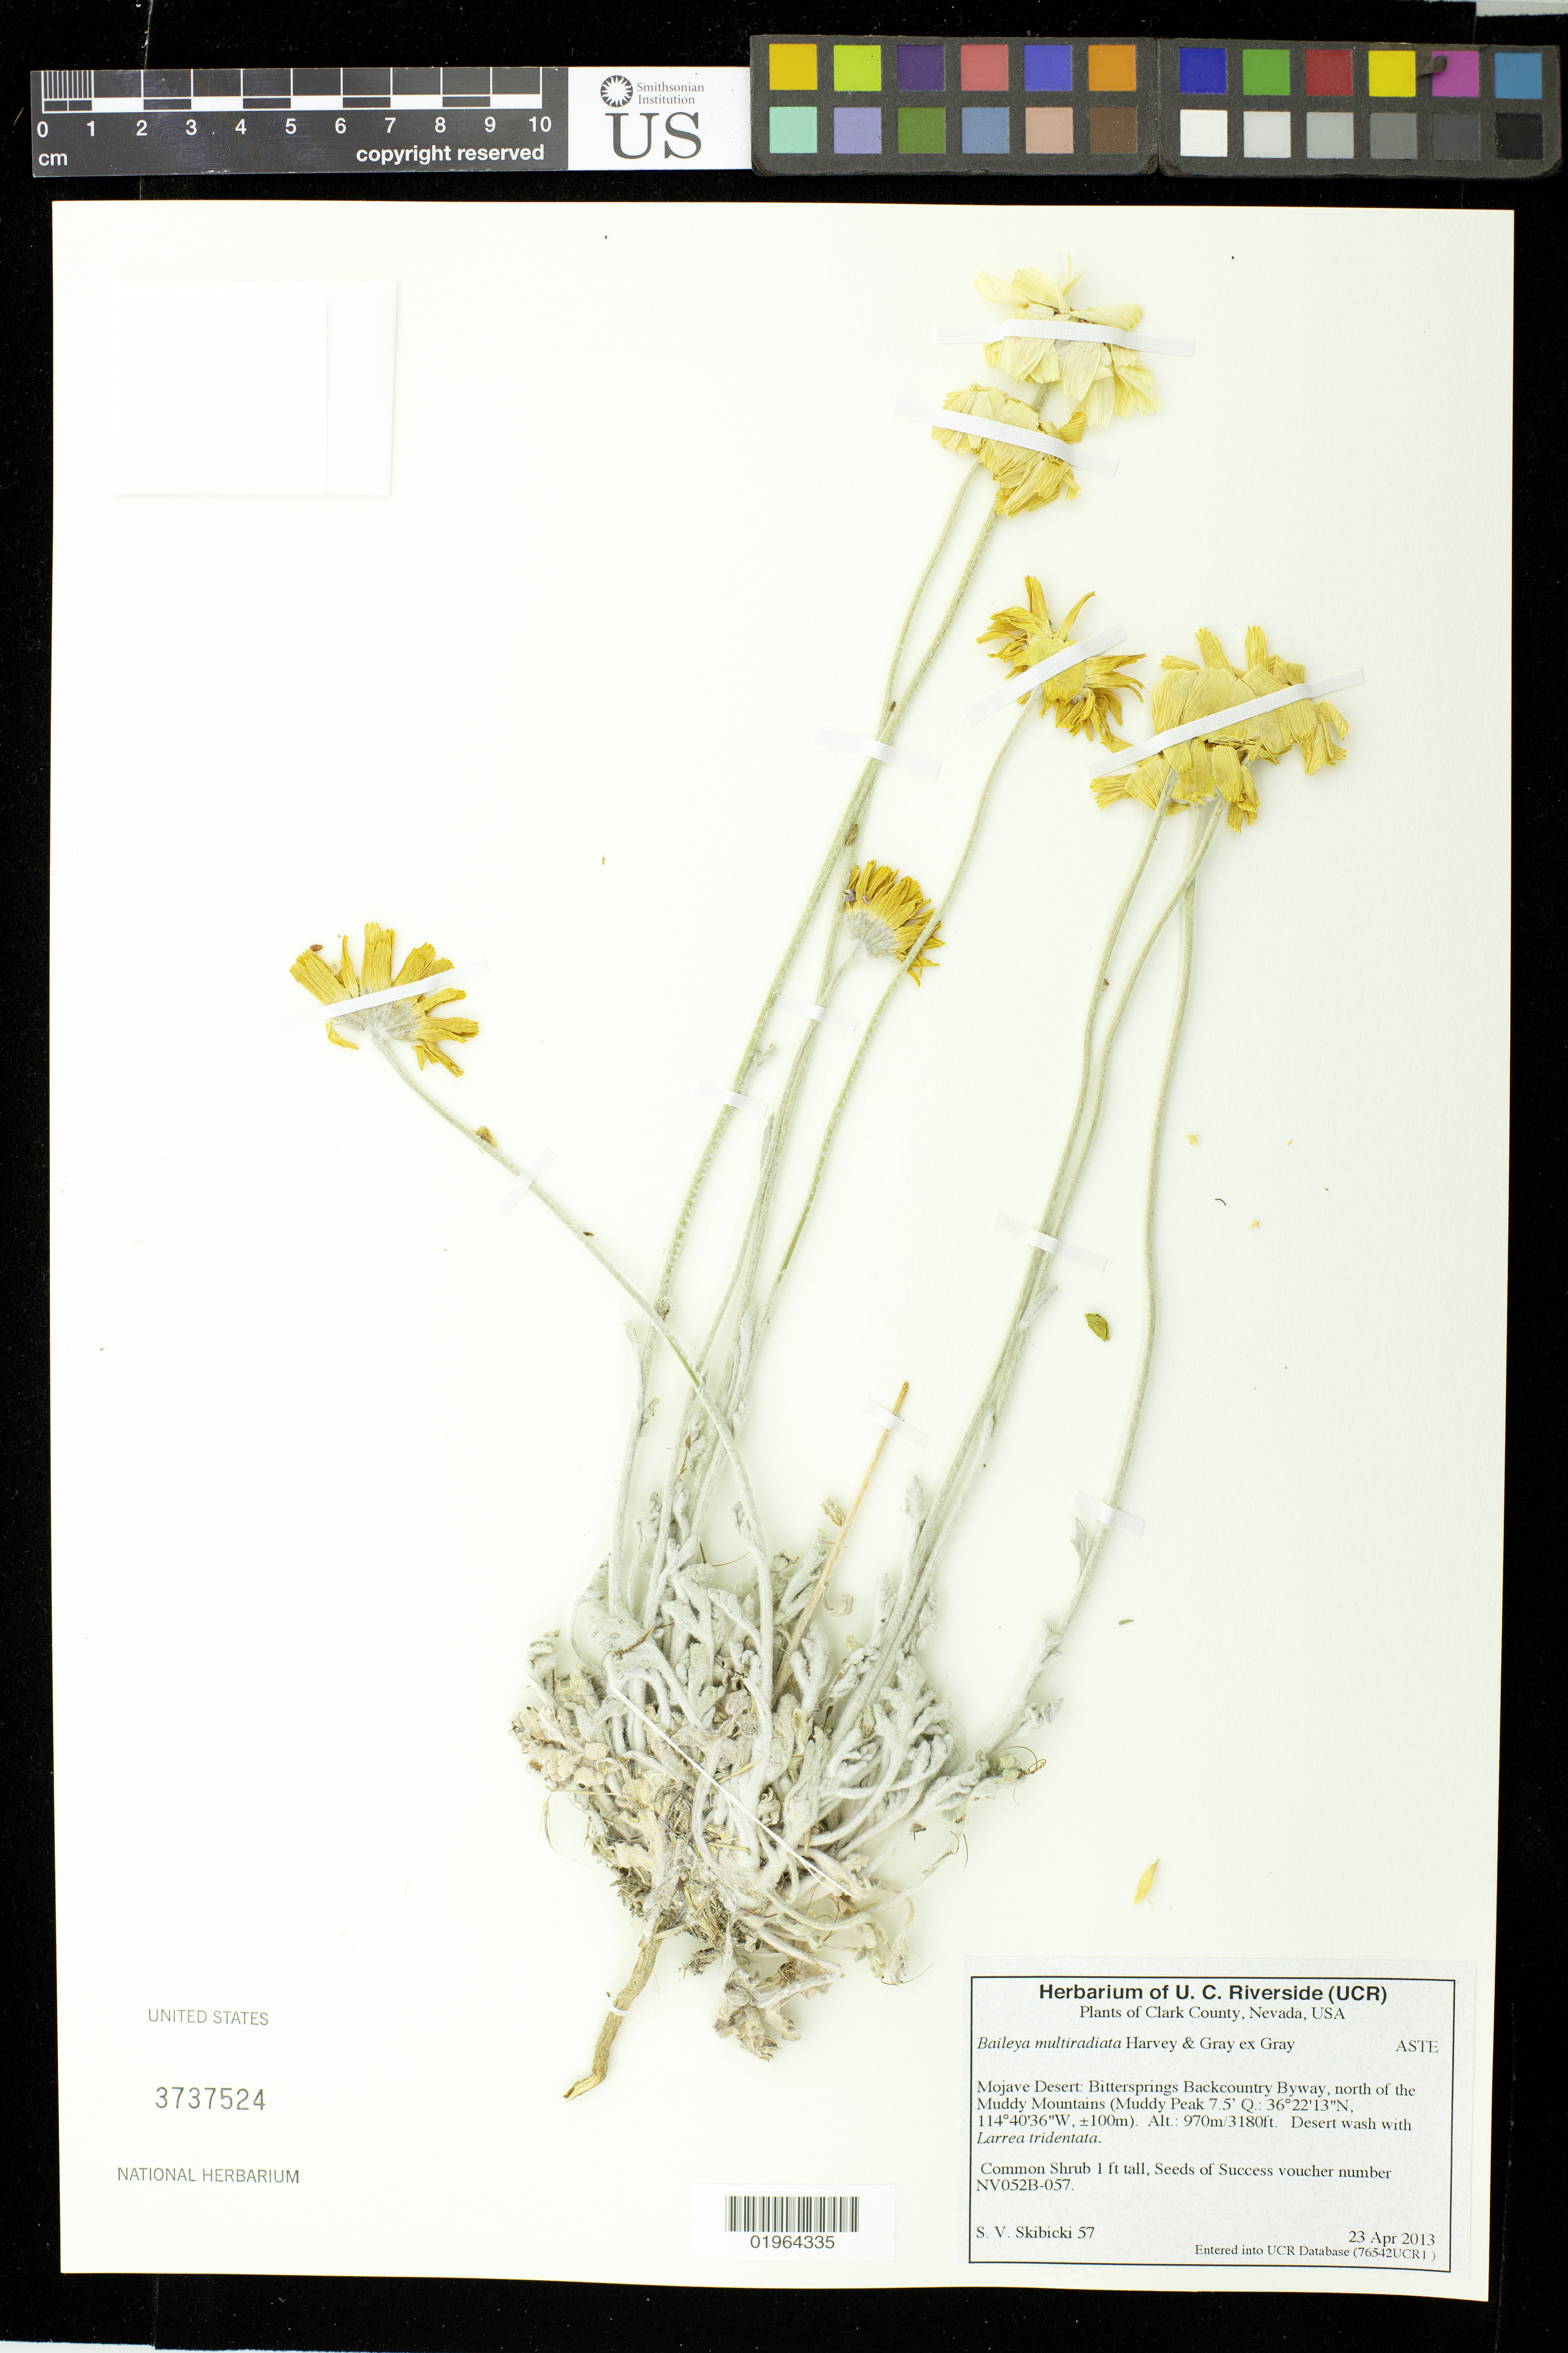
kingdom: Plantae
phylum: Tracheophyta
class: Magnoliopsida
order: Asterales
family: Asteraceae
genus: Baileya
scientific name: Baileya multiradiata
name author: Harv. ex A. Gray & A. Gray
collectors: S. Skibicki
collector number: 57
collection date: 2013-04-23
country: United States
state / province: Nevada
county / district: Clark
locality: Mojave Desert, Bittersprings Backcountry Byway north of the Muddy Mts (Muddy Peak)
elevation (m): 970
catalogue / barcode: US 3737524